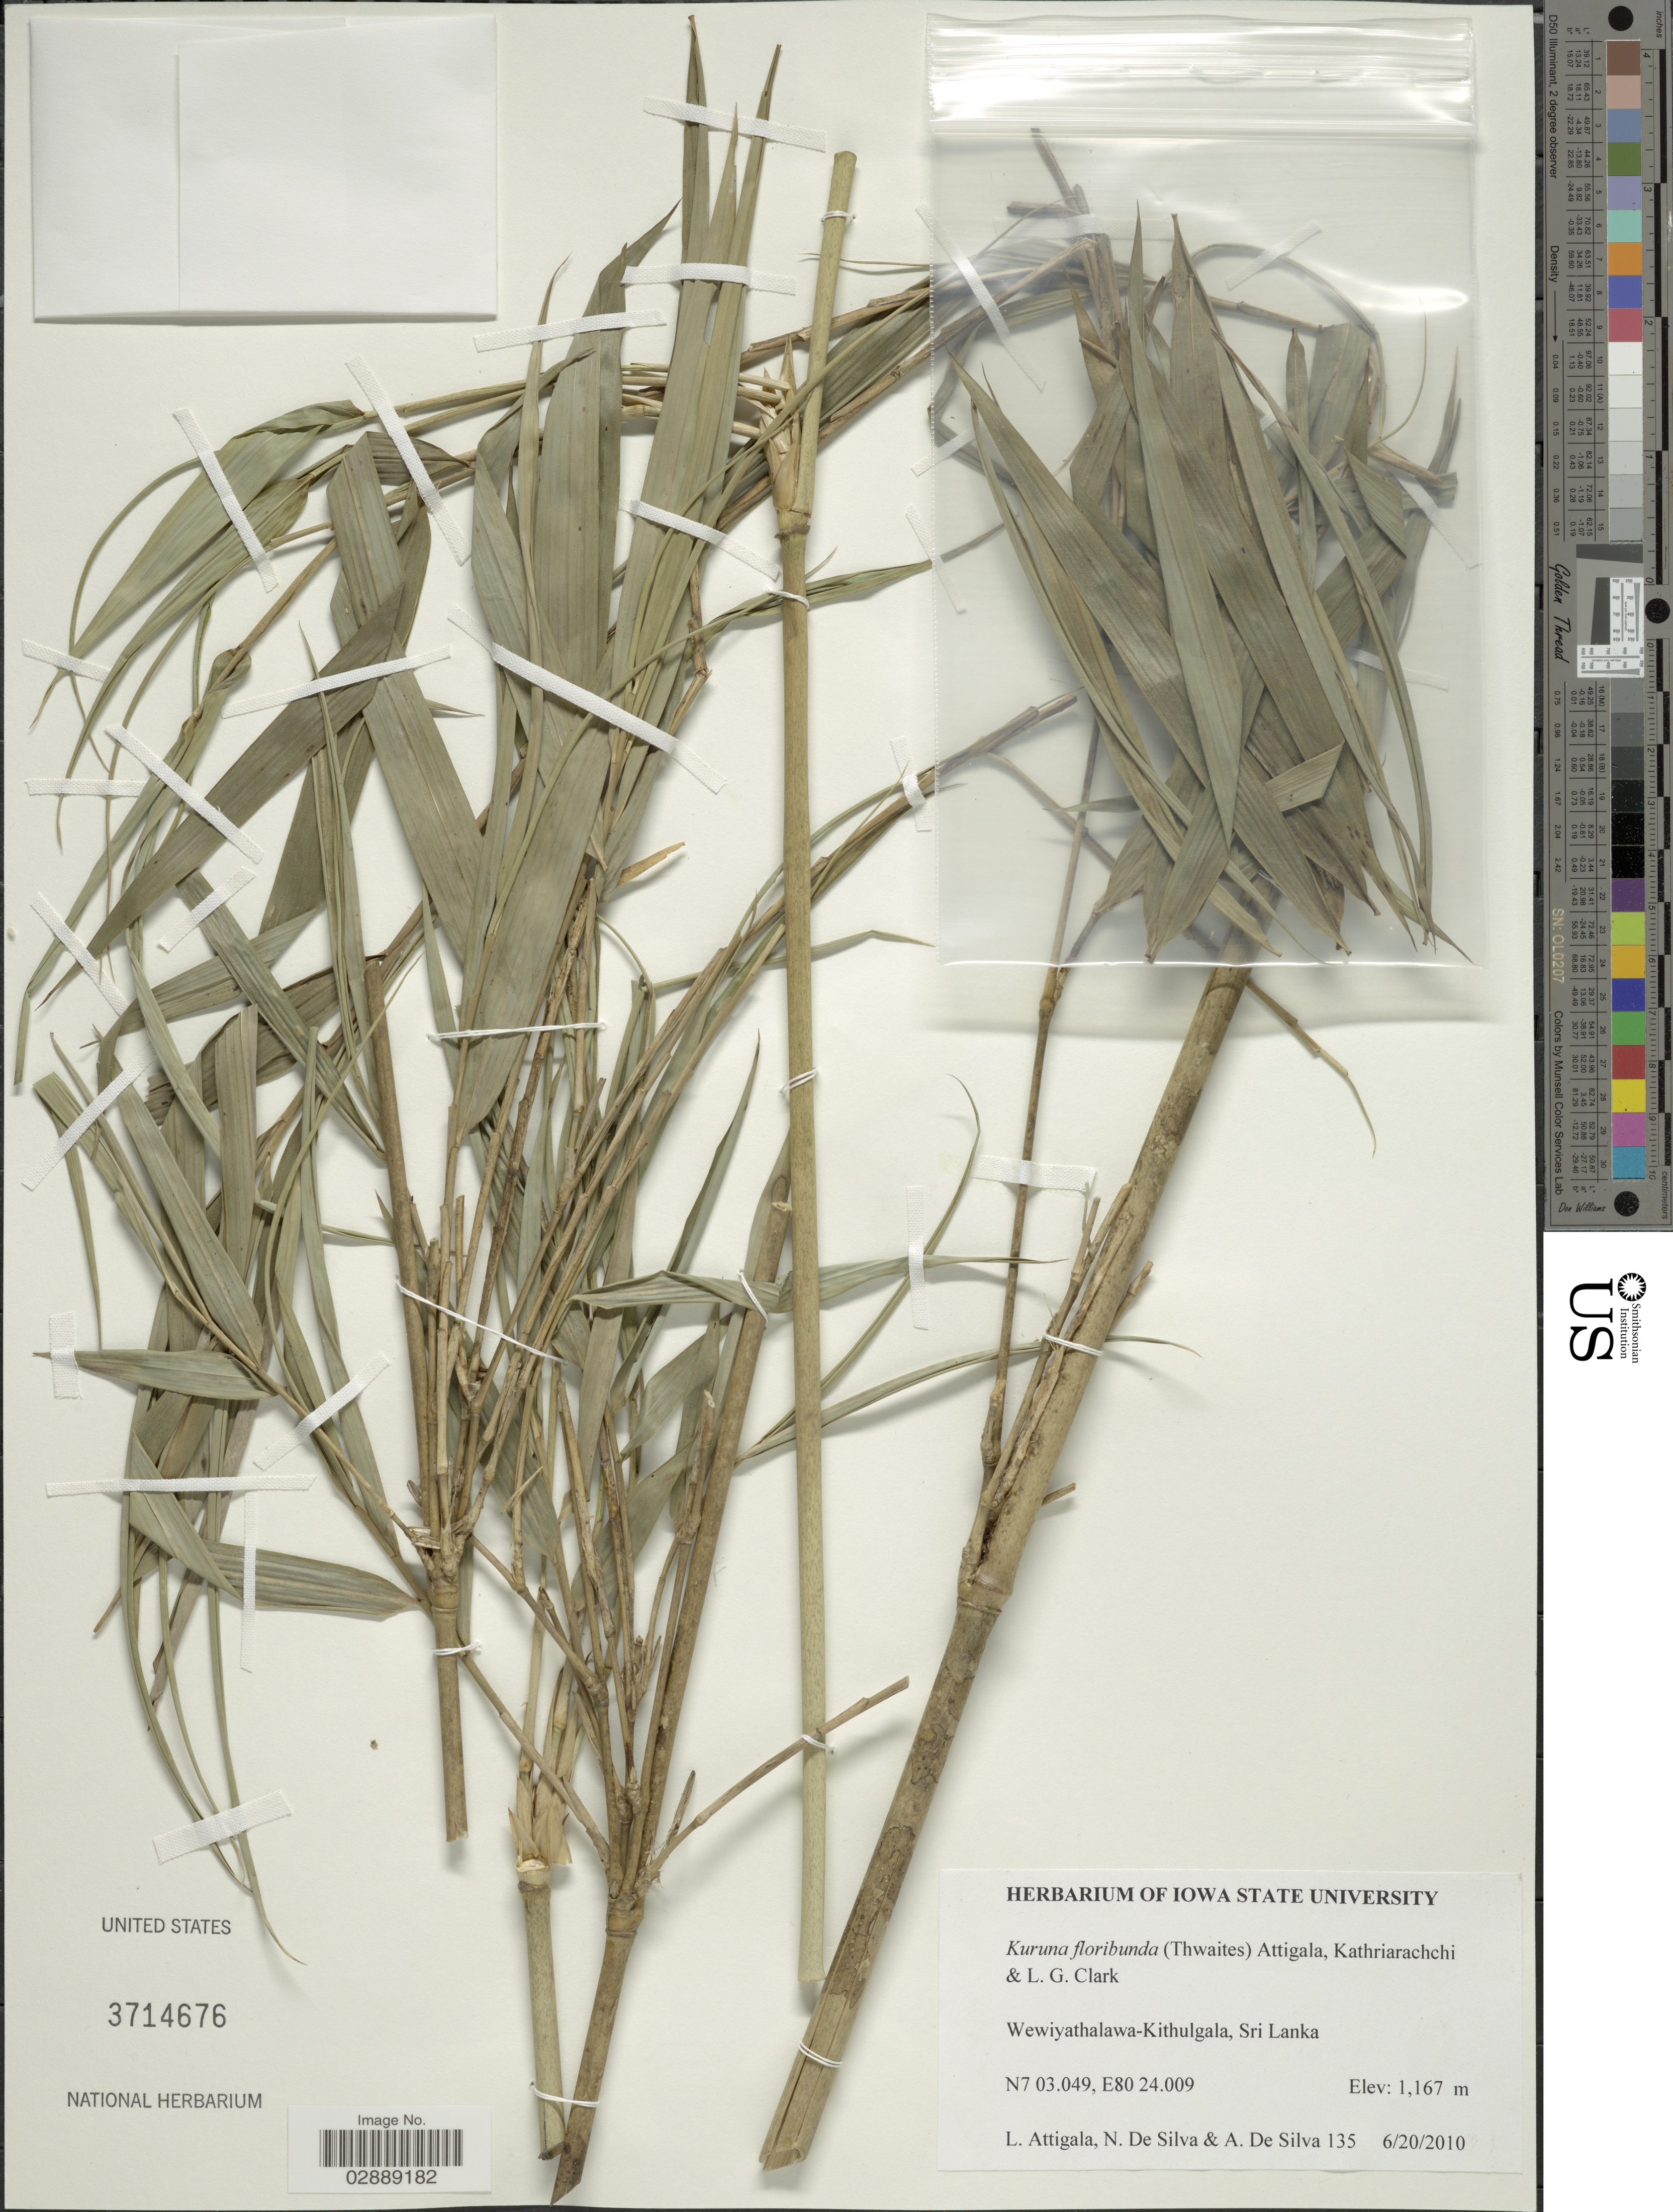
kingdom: Plantae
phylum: Tracheophyta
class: Liliopsida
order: Poales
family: Poaceae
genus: Kuruna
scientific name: Kuruna floribunda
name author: (Thwaites) Attigala et al.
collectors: L. Attigala, A. De Silva & N. De Silva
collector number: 135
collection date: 2010-06-20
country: Sri Lanka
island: Sri Lanka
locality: Wewiyathalawa-Kithulgala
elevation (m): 1167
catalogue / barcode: US 3714676